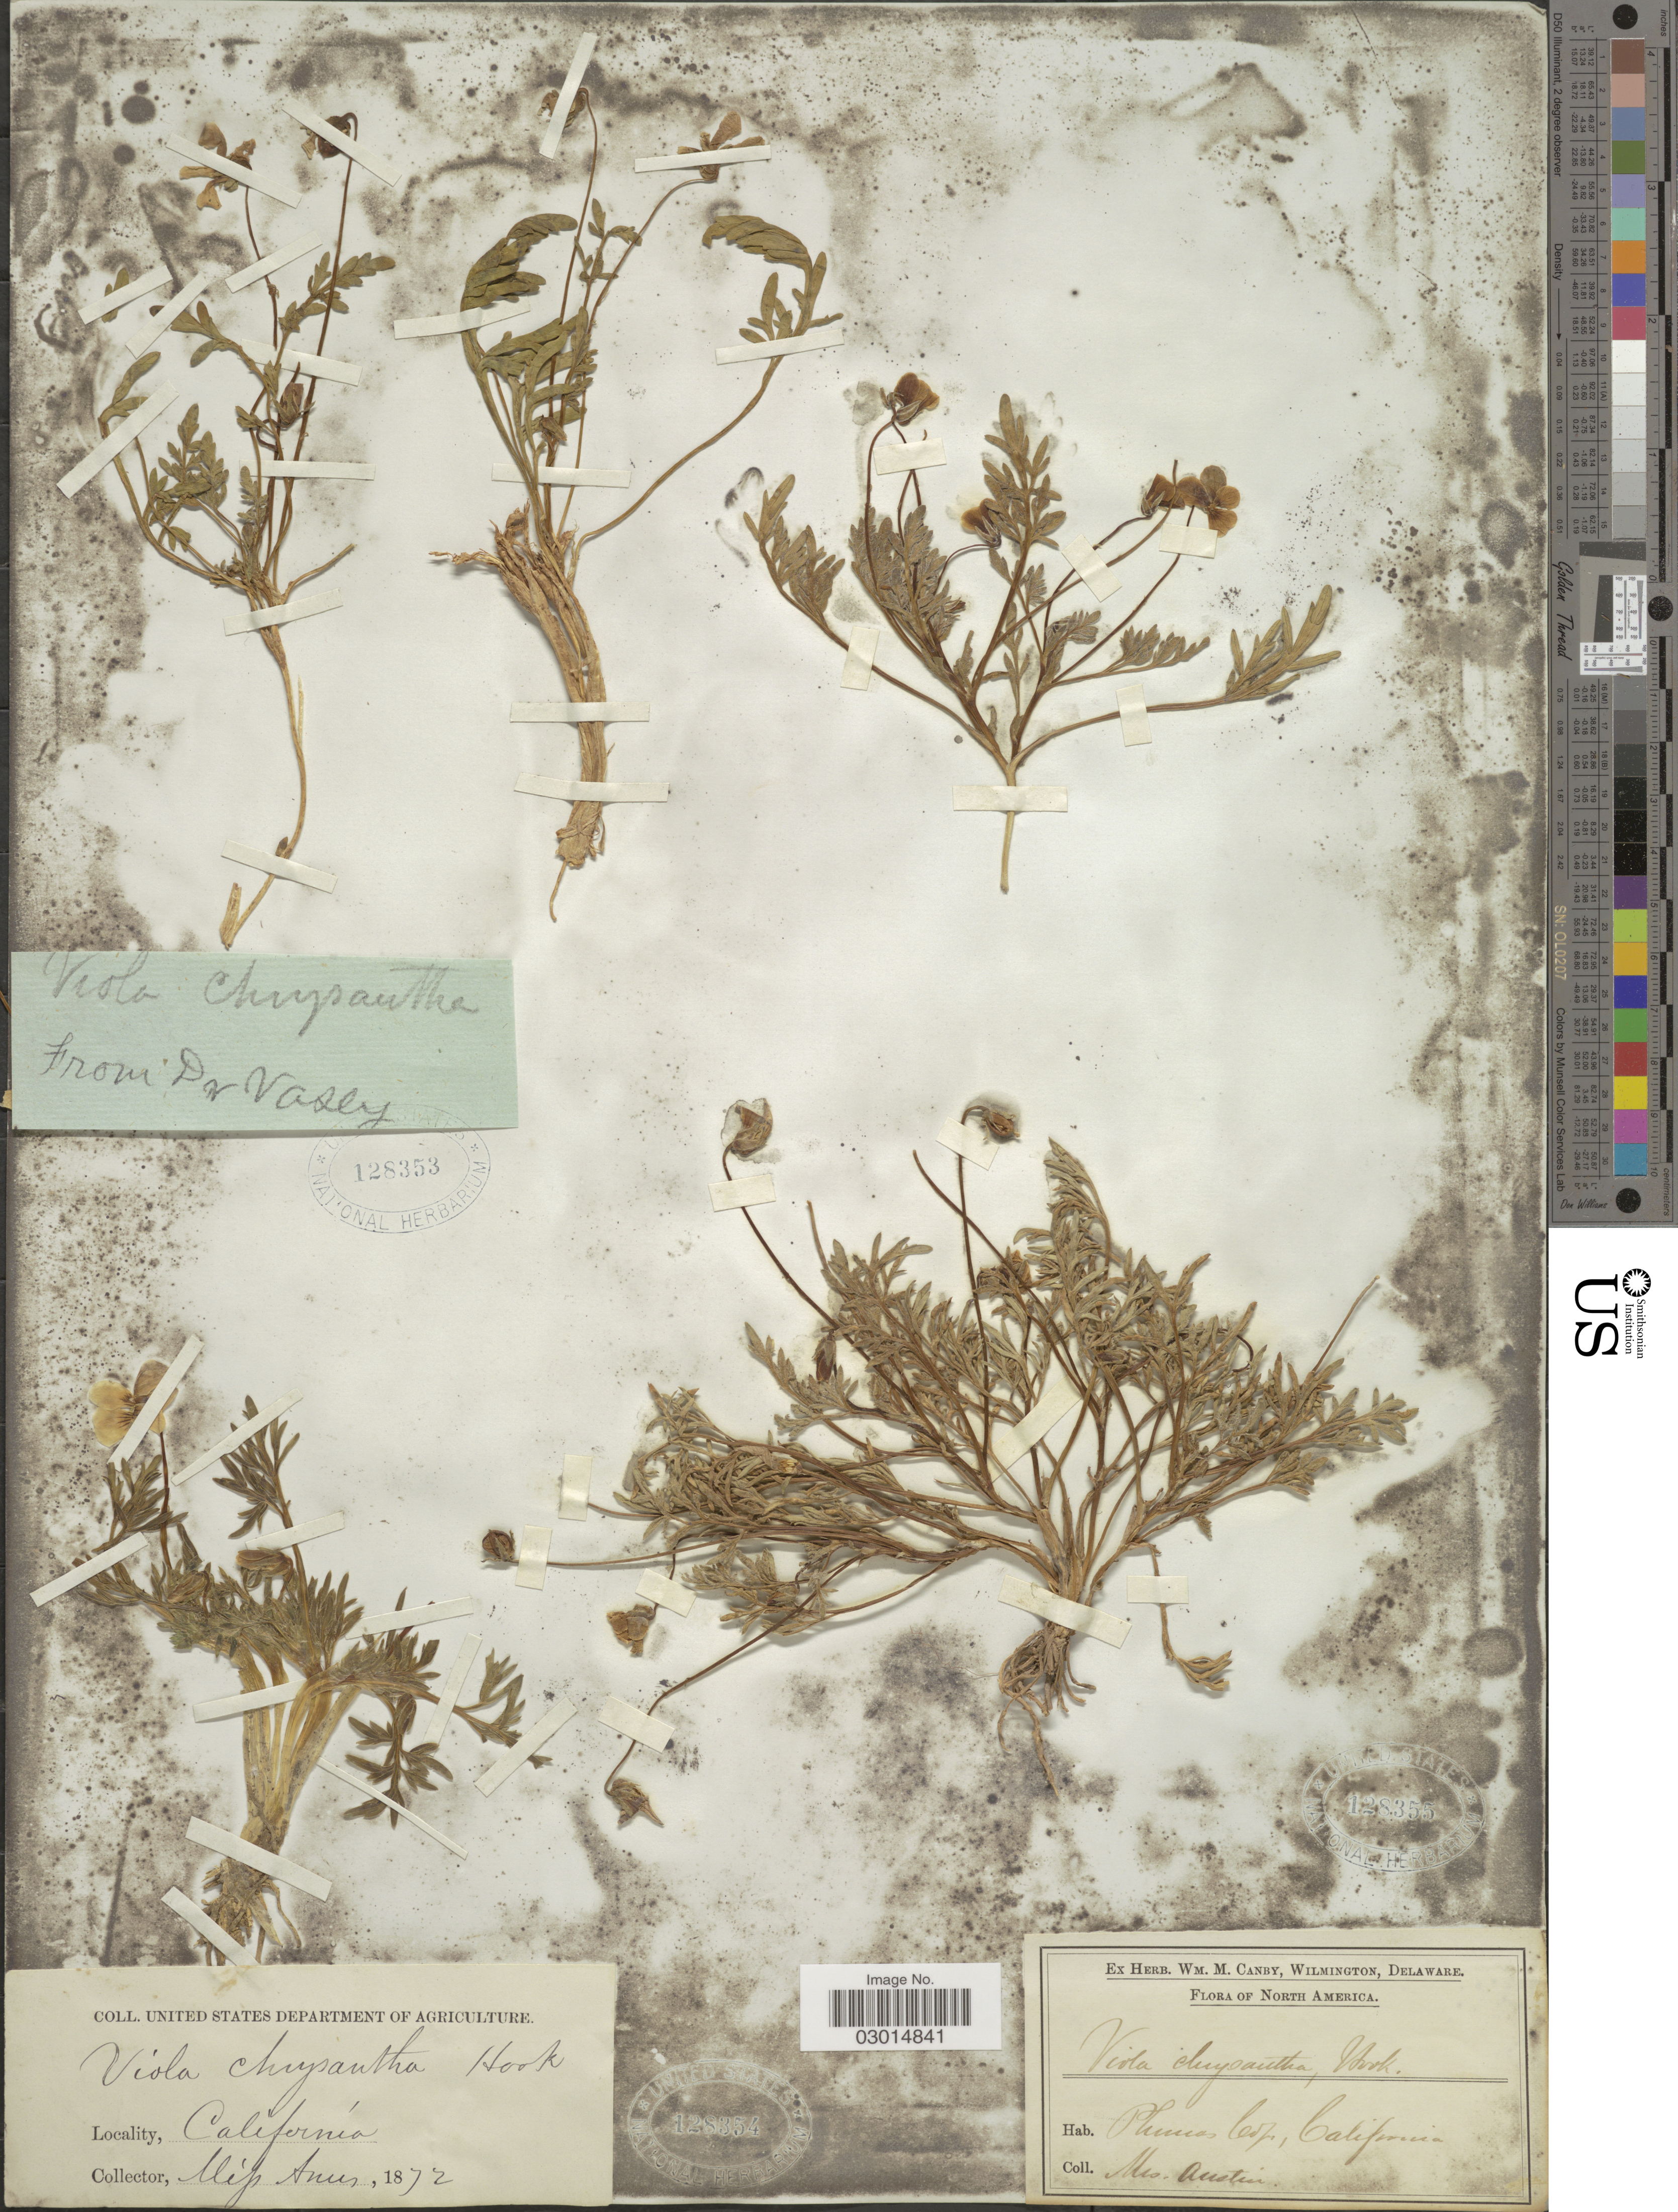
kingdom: Plantae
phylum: Tracheophyta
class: Magnoliopsida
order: Malpighiales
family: Violaceae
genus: Viola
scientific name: Viola douglasii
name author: Steud.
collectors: Vasey, --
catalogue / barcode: US 128353-3